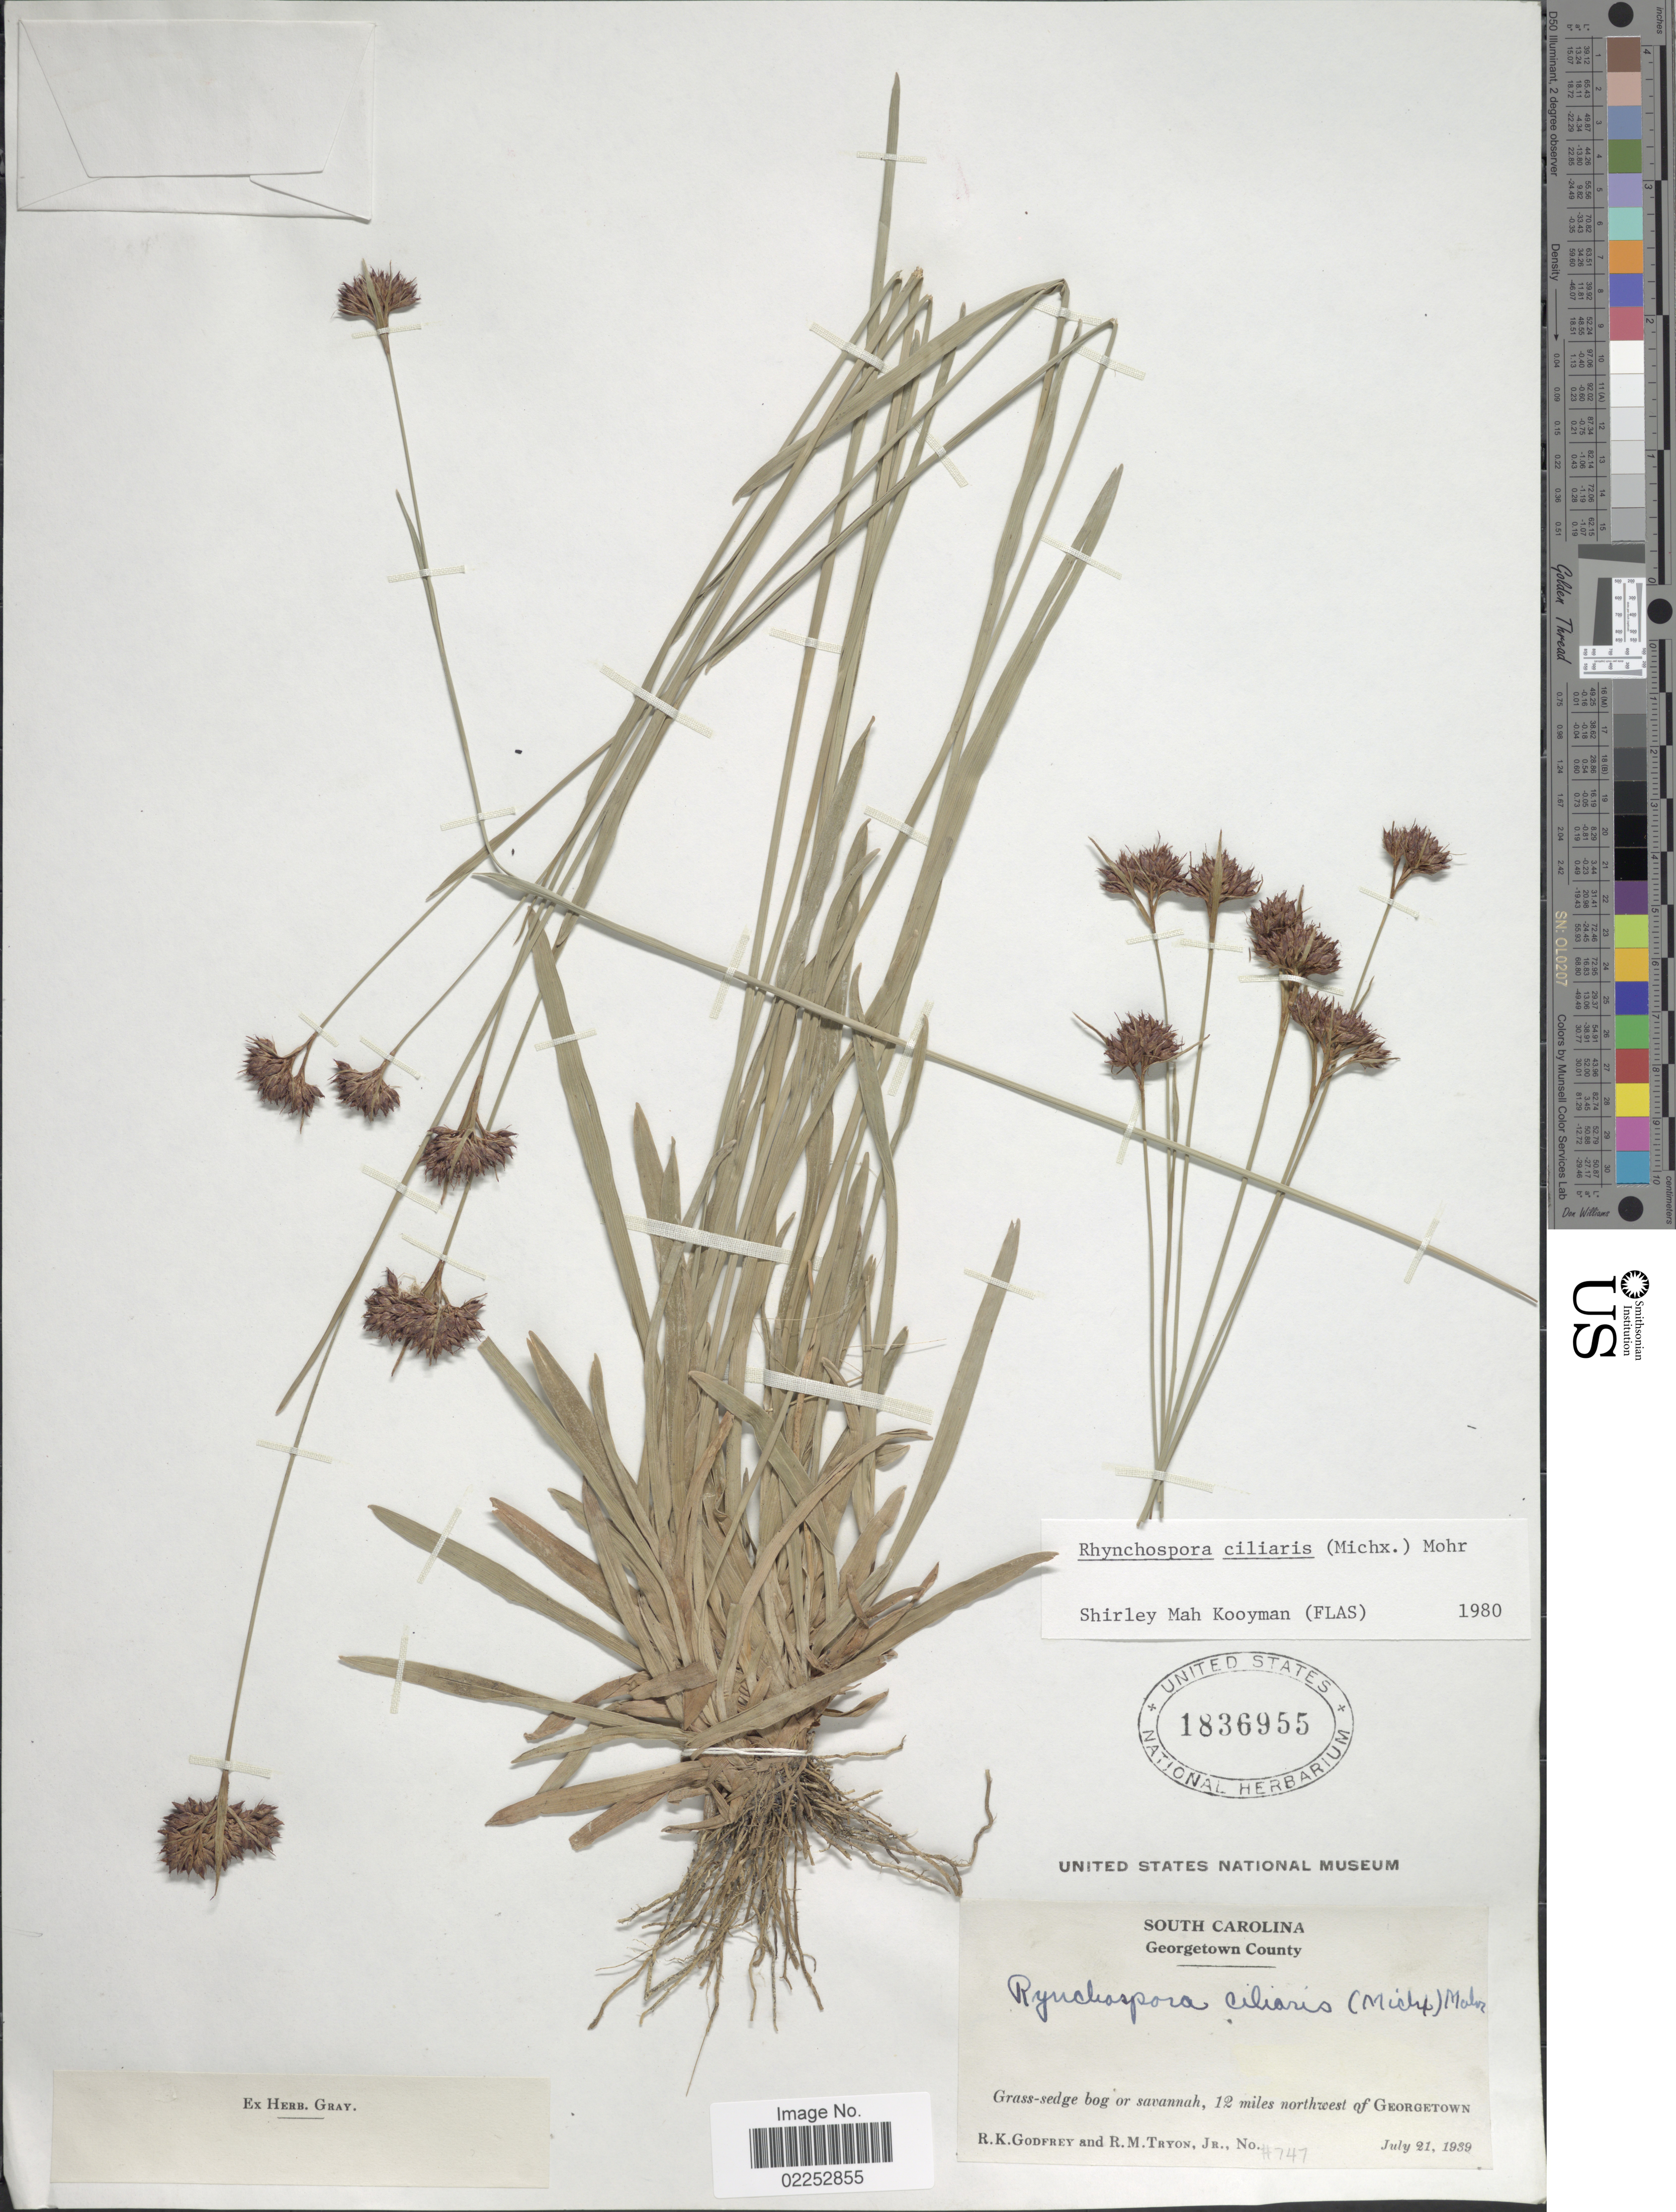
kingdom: Plantae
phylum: Tracheophyta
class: Liliopsida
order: Poales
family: Cyperaceae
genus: Rhynchospora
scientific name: Rhynchospora ciliaris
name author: (Michx.) C. Mohr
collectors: R. K. Godfrey & R. M. Tryon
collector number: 4747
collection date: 1939-07-21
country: United States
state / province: South Carolina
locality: Georgetown County. 12 miles northwest of Georgetown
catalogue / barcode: US 1836955